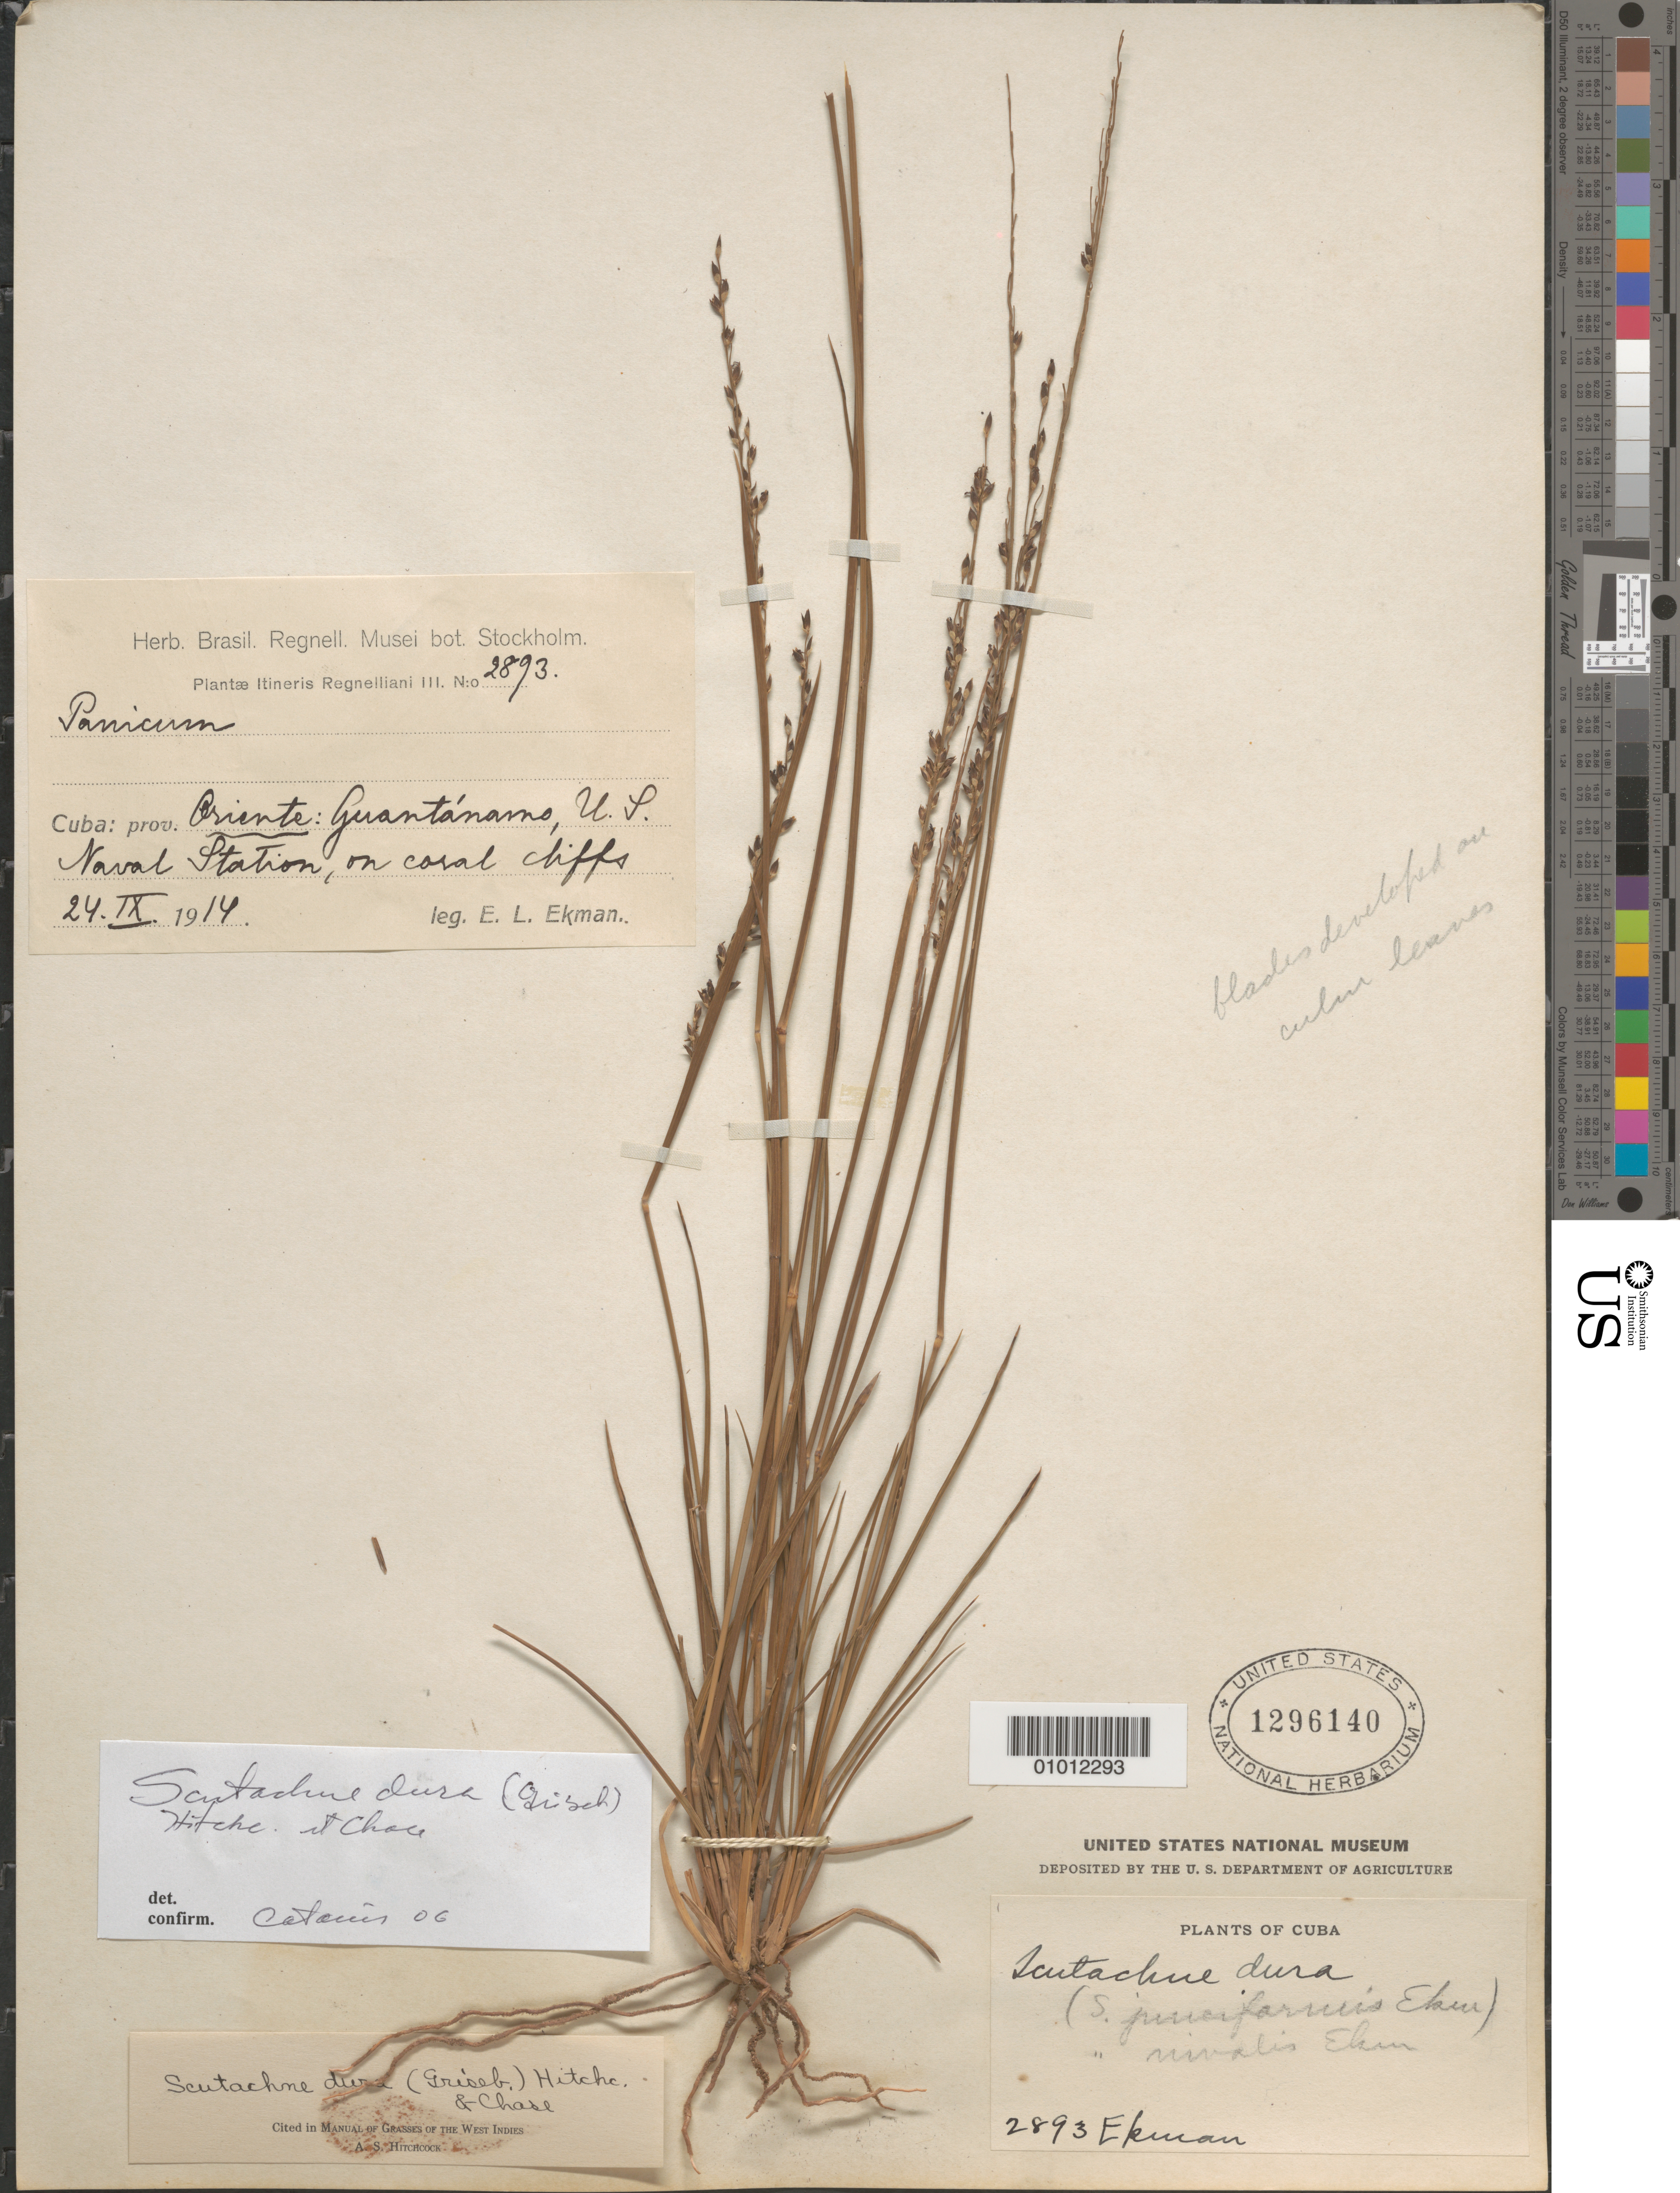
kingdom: Plantae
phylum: Tracheophyta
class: Liliopsida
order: Poales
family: Poaceae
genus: Scutachne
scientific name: Scutachne dura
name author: (Griseb.) Hitchc. & Chase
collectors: E. L. Ekman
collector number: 2893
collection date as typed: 24 Sep 1914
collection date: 1914-09-24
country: Cuba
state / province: Guantanamo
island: Cuba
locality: Guantánamo, U S Naval Station, on coral cliffs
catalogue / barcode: US 1296140